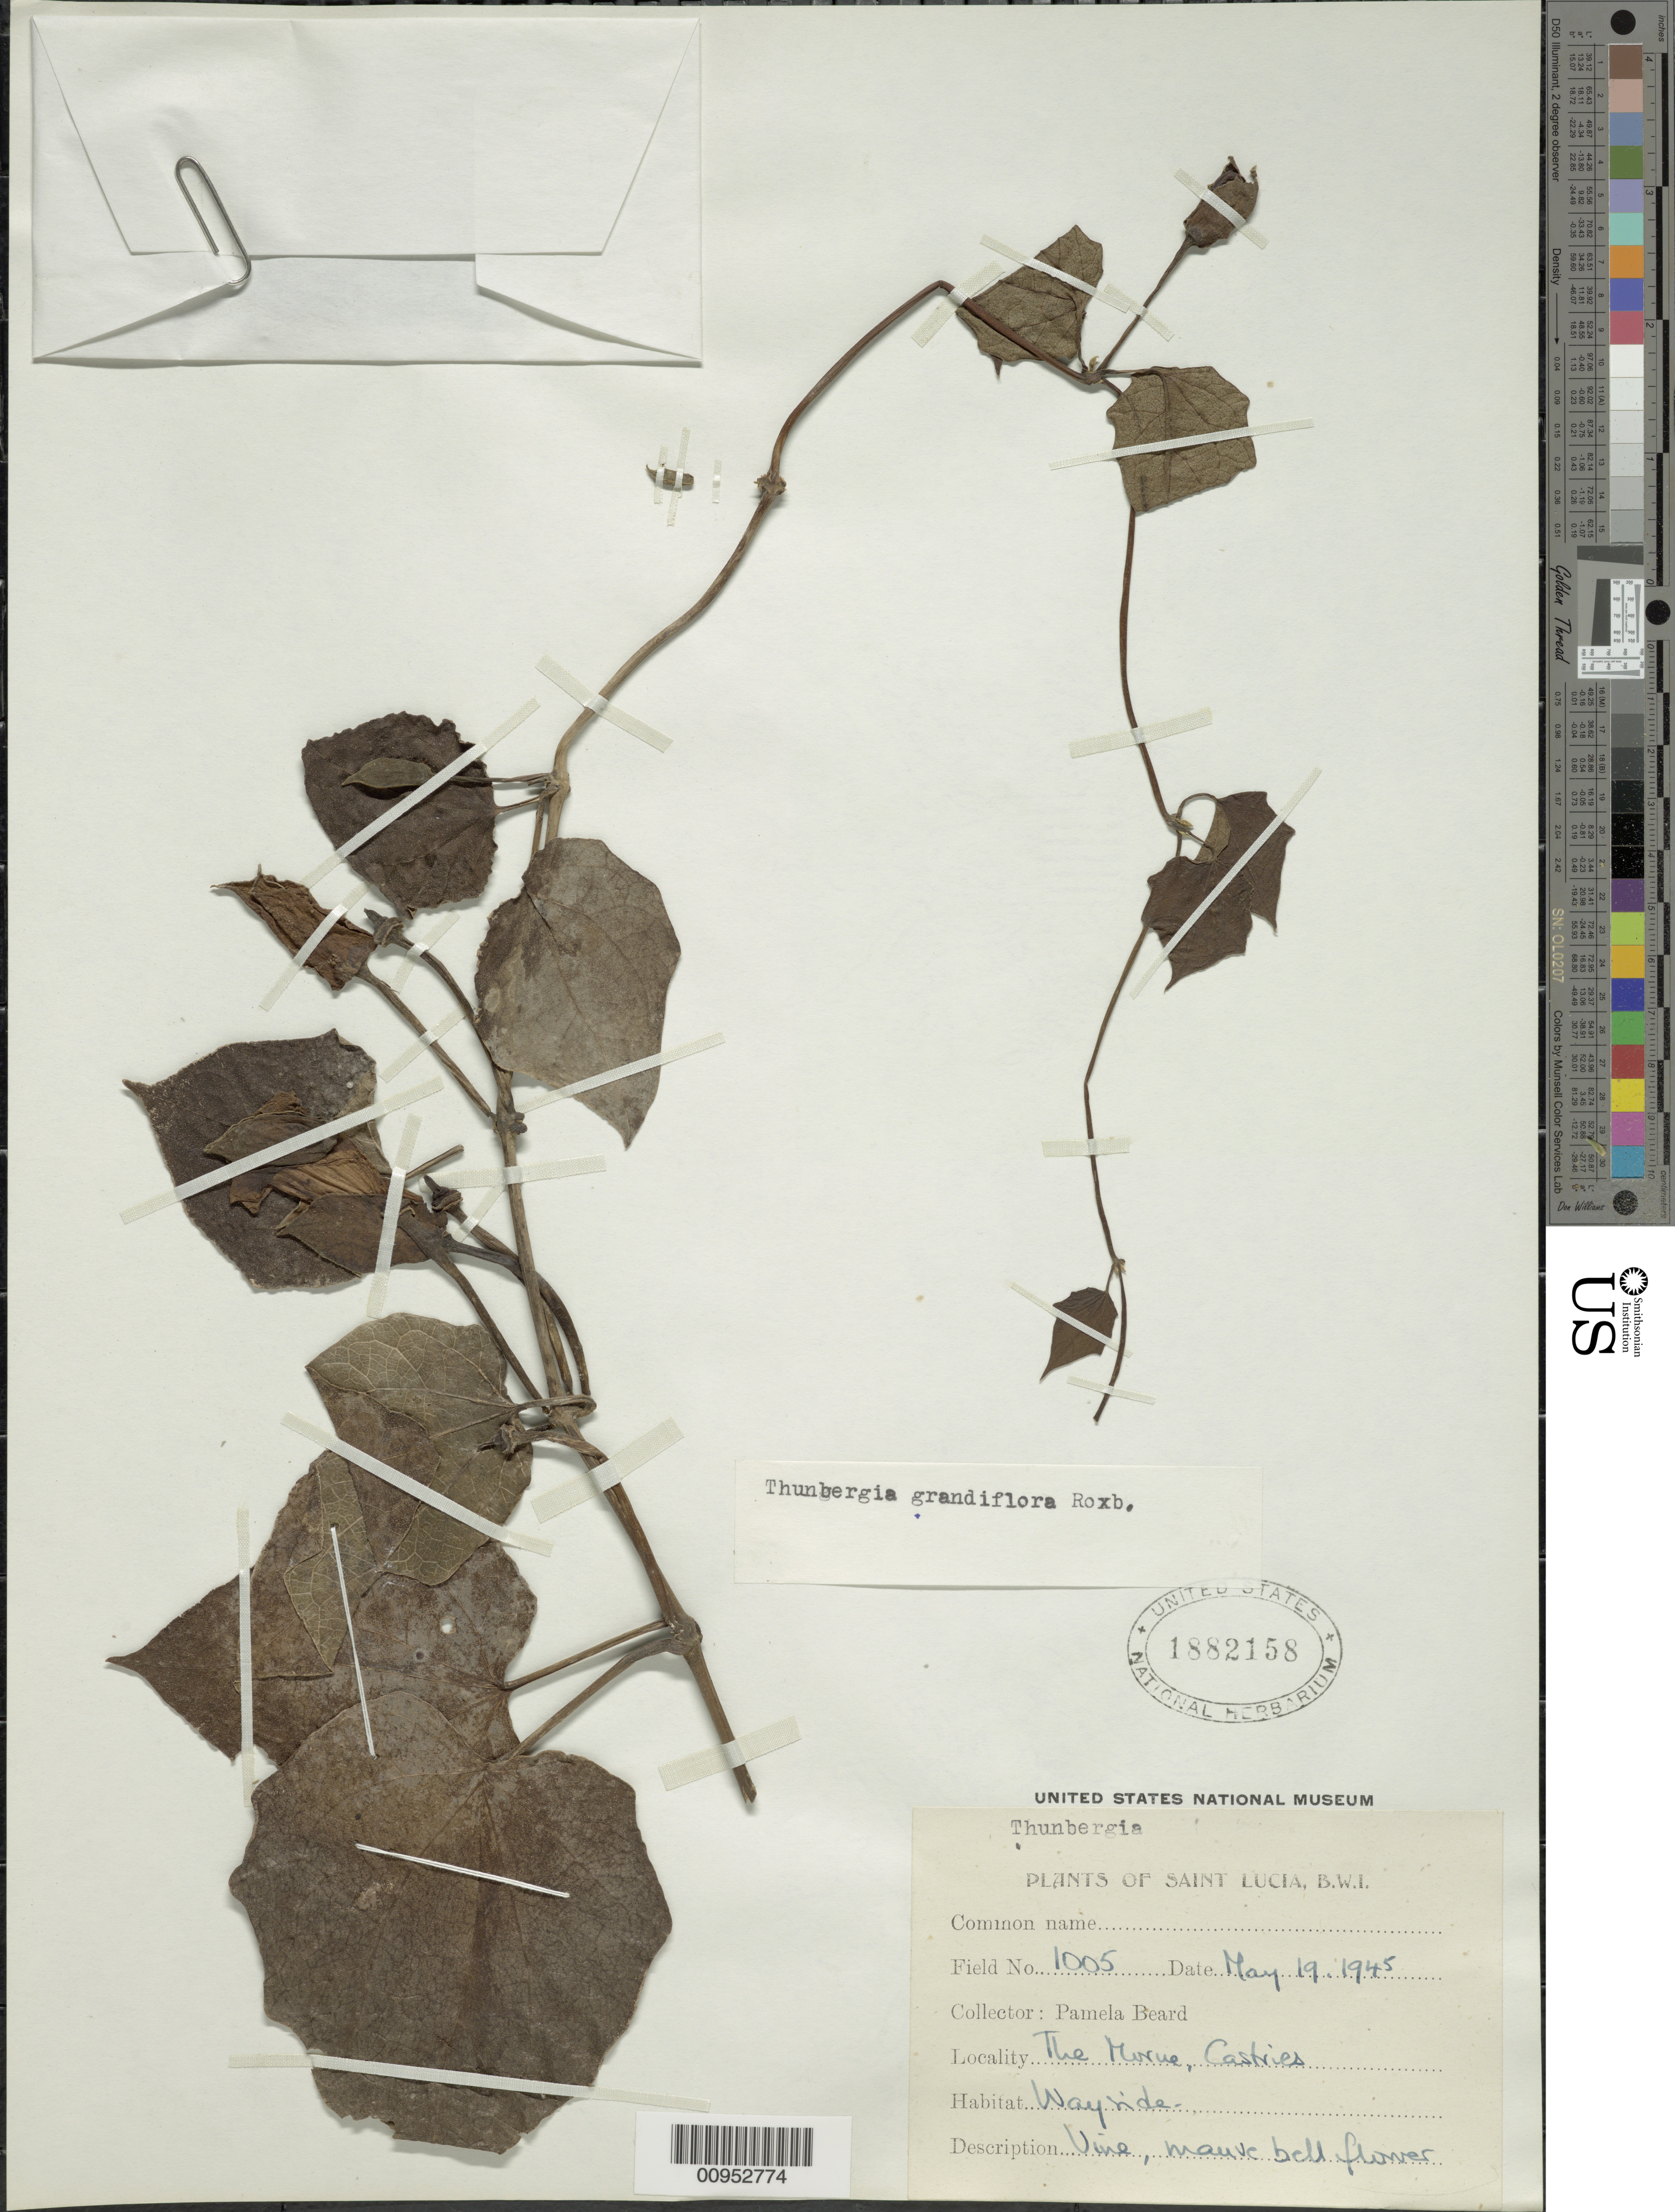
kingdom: Plantae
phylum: Tracheophyta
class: Magnoliopsida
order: Lamiales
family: Acanthaceae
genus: Thunbergia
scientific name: Thunbergia grandiflora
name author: Roxb.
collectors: P. Beard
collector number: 1005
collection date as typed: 19 May 1945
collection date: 1945-05-19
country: St. Lucia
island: St. Lucia I.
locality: The Morue, Castries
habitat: Wayside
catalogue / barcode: US 1882158